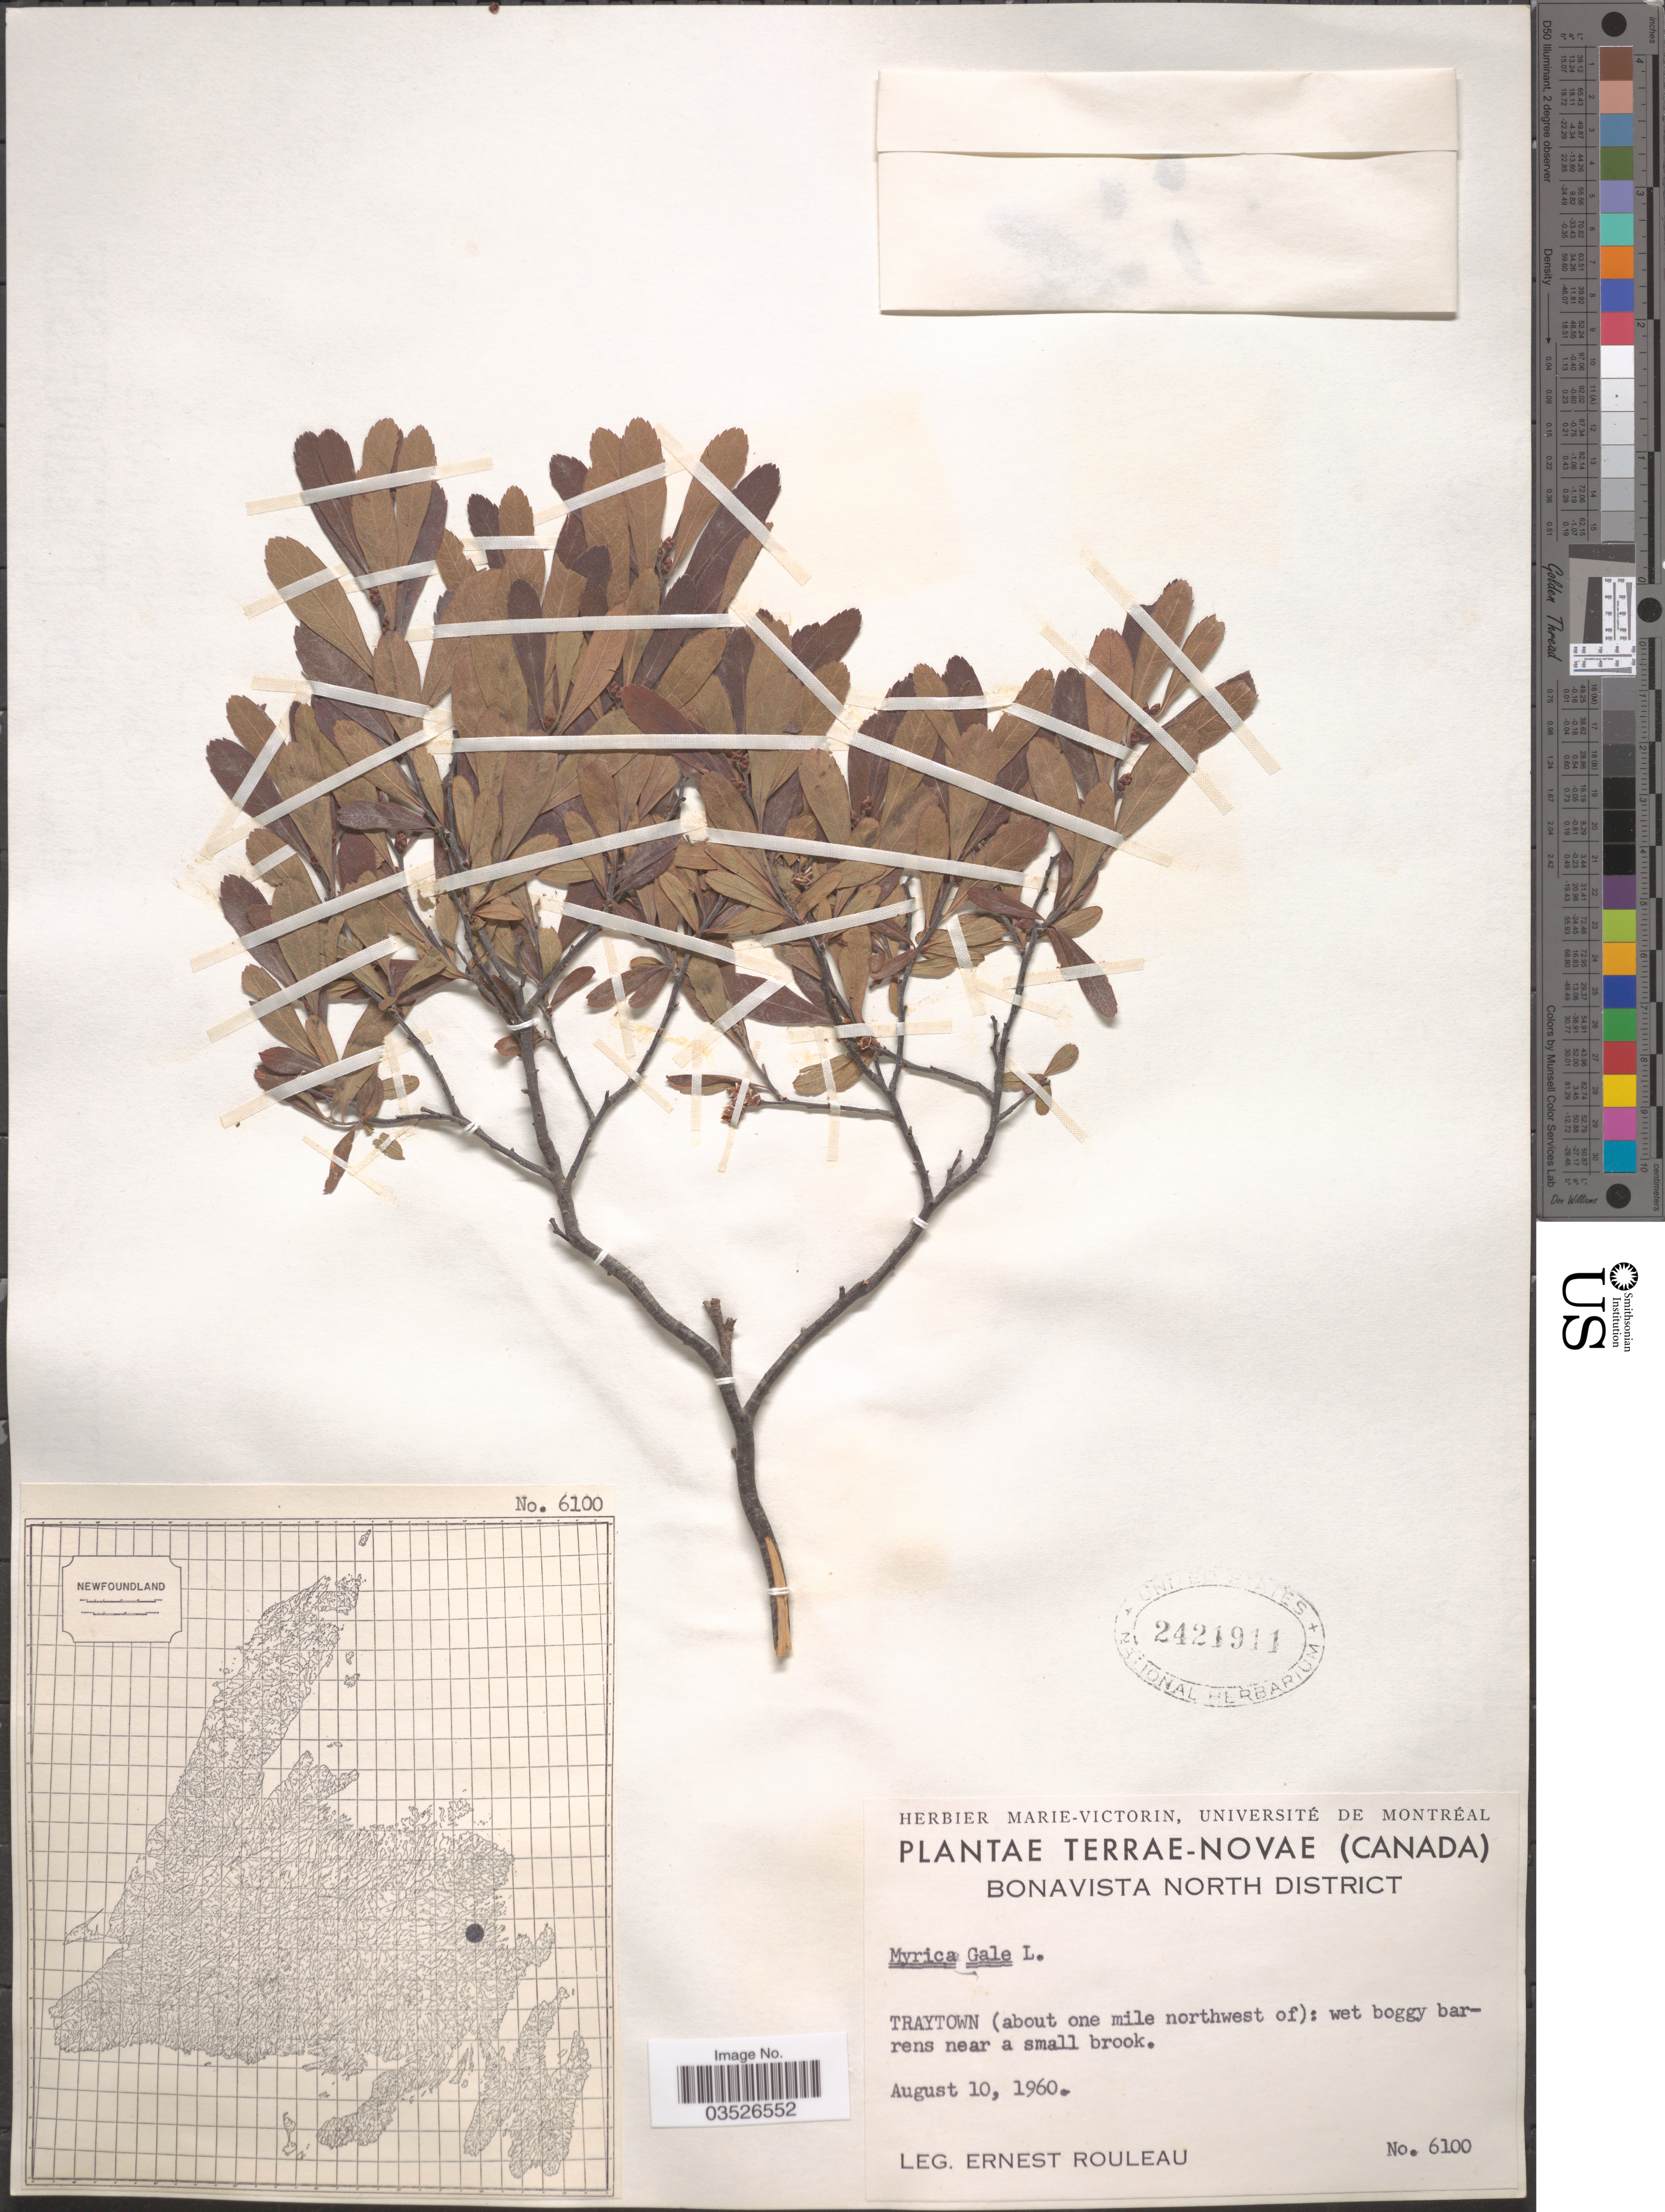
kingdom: Plantae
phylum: Tracheophyta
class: Magnoliopsida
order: Fagales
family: Myricaceae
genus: Myrica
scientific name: Myrica gale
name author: L.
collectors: J. Rouleau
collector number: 6100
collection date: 1960-08-10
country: Canada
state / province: Newfoundland and Labrador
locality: Terrae-Novae Bonavista North District. Traytown (about one mile northwest of): wet boggy barrens near a small brook.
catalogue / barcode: US 2421911